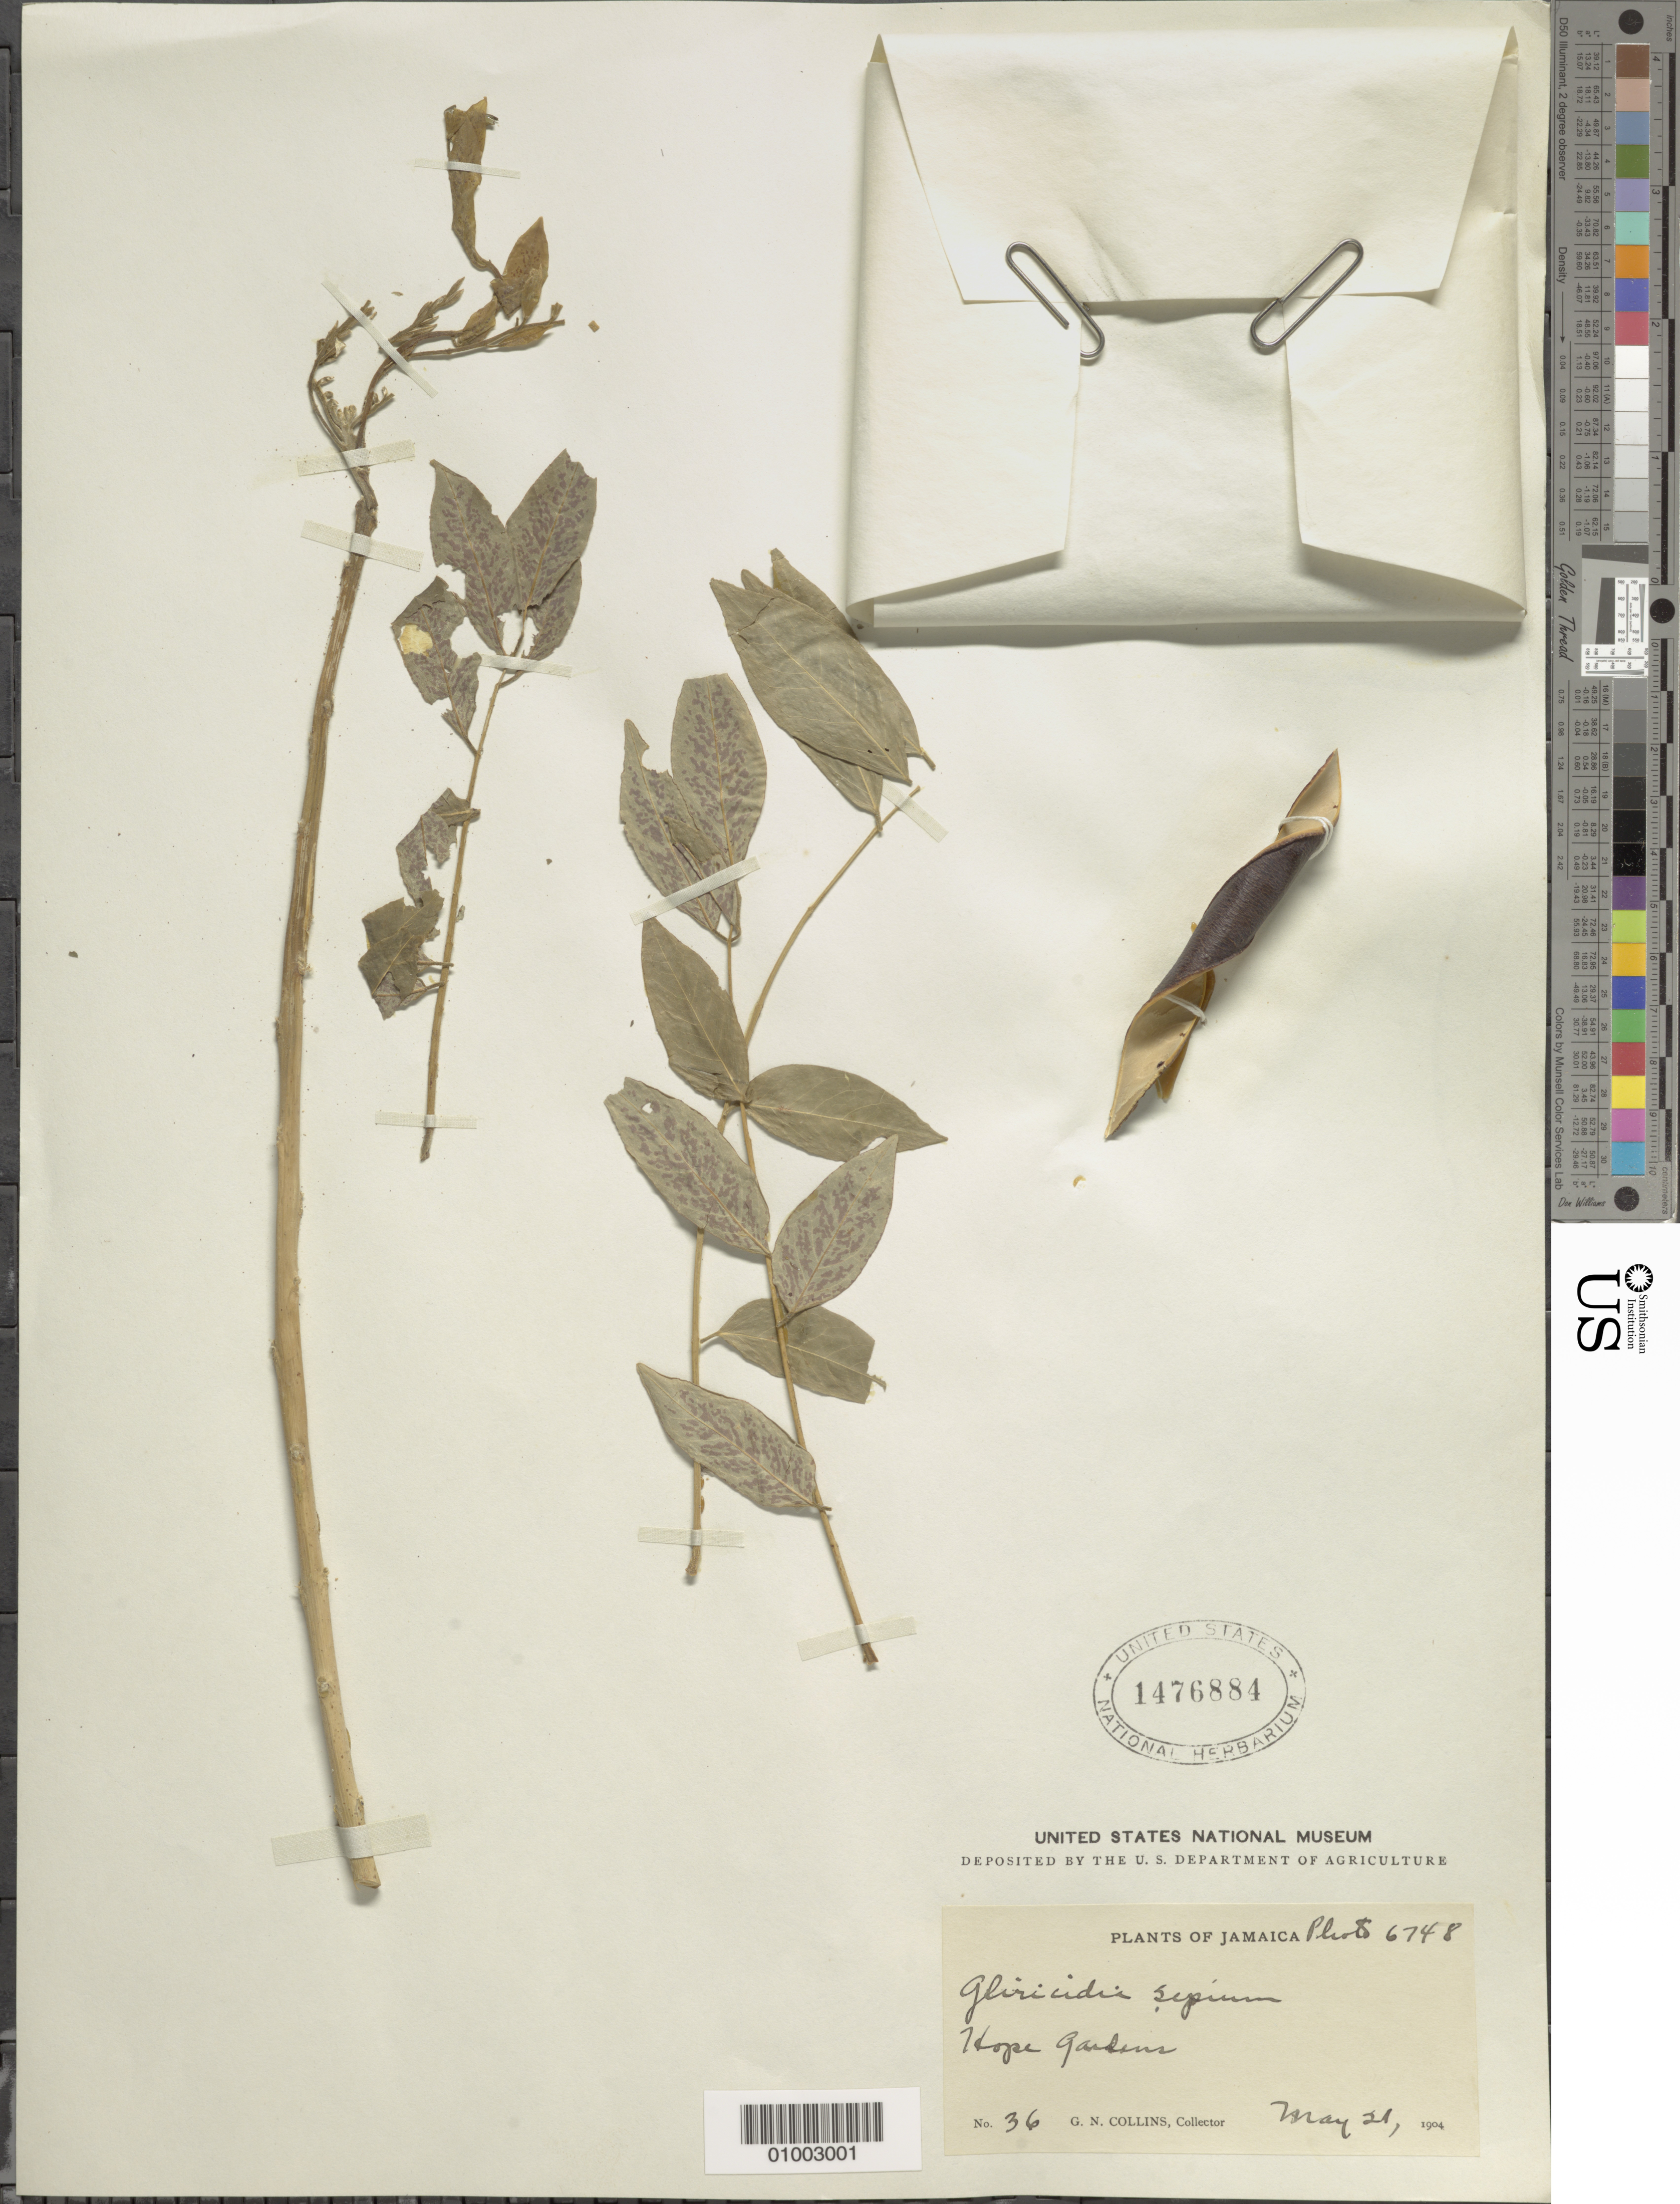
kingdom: Plantae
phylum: Tracheophyta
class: Magnoliopsida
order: Fabales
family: Fabaceae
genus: Gliricidia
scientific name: Gliricidia sepium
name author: (Jacq.) Kunth ex Walp.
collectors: G. Collins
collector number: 36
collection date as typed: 21 May 1904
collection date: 1904-05-21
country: Jamaica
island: Jamaica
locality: Hope Garden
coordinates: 0 N, 0 E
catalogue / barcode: US 1476884